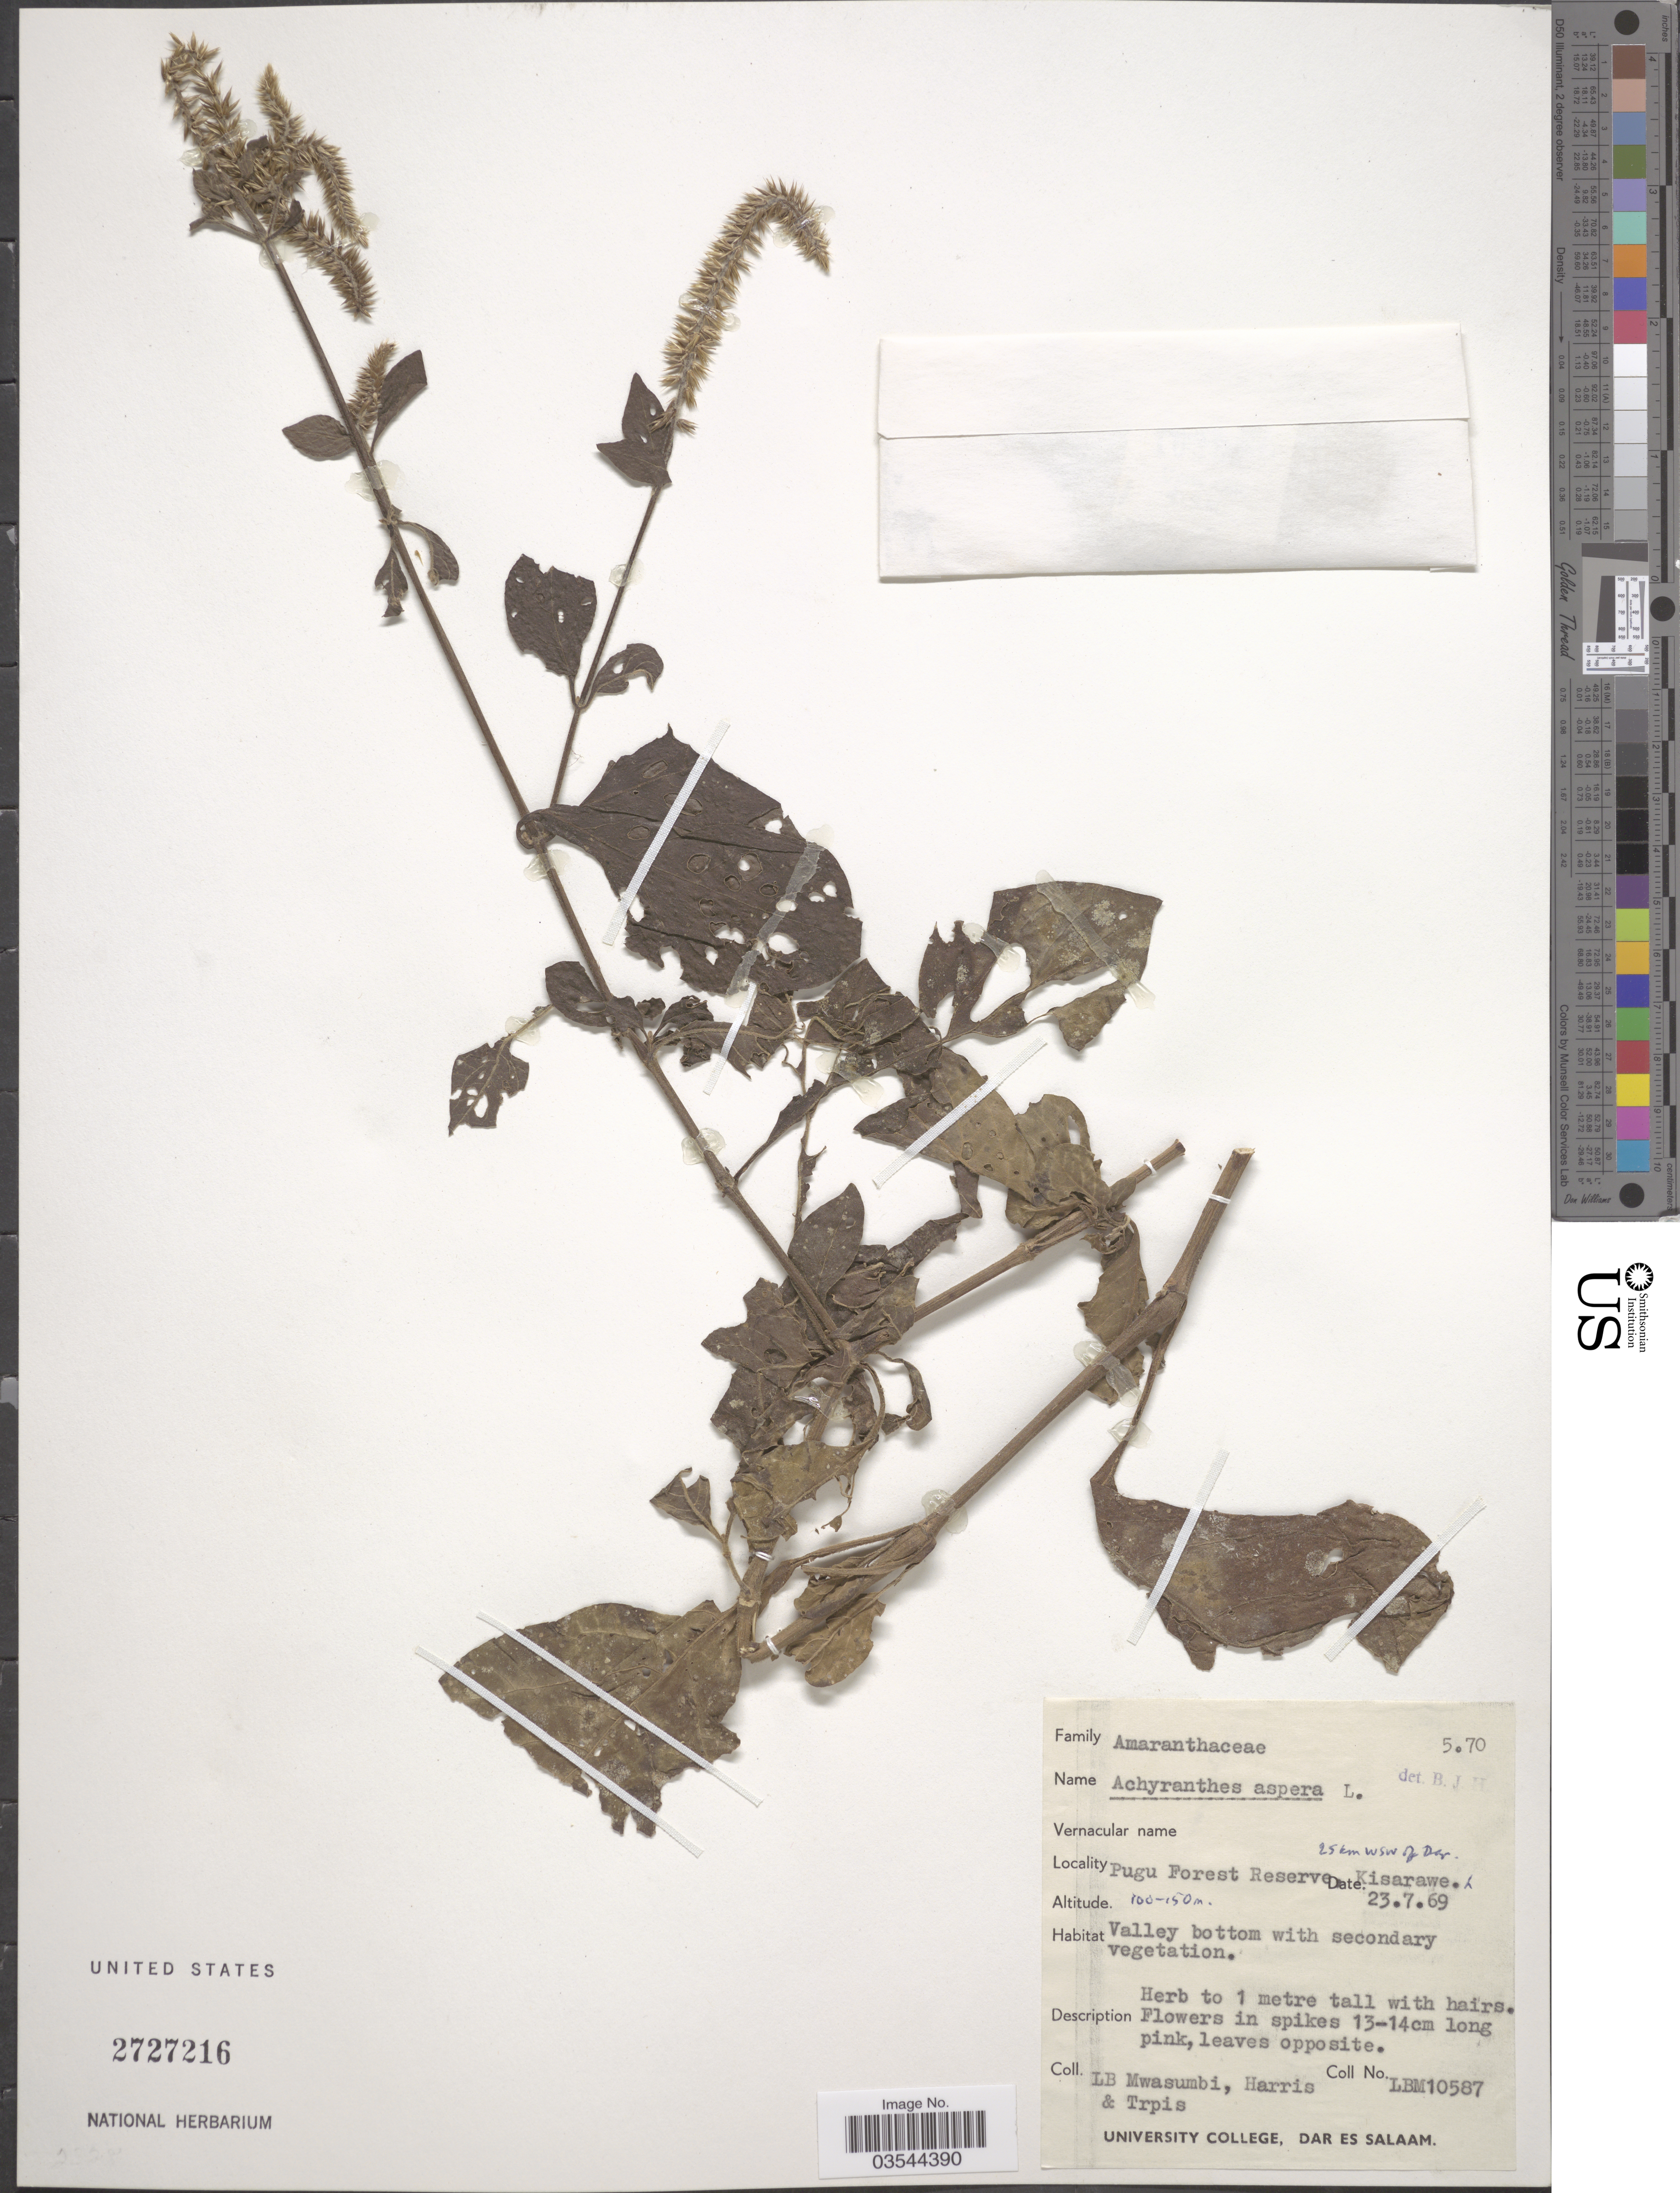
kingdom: Plantae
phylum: Tracheophyta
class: Magnoliopsida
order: Caryophyllales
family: Amaranthaceae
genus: Achyranthes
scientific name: Achyranthes aspera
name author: L.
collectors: L. Mwasumbi, -- Harris & Trpis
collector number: LBM10587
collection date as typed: Transcribed d/m/y: 23/7/69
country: Tanzania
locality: Pugu Forest Reserve Kisarawe.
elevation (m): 100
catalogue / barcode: US 2727216